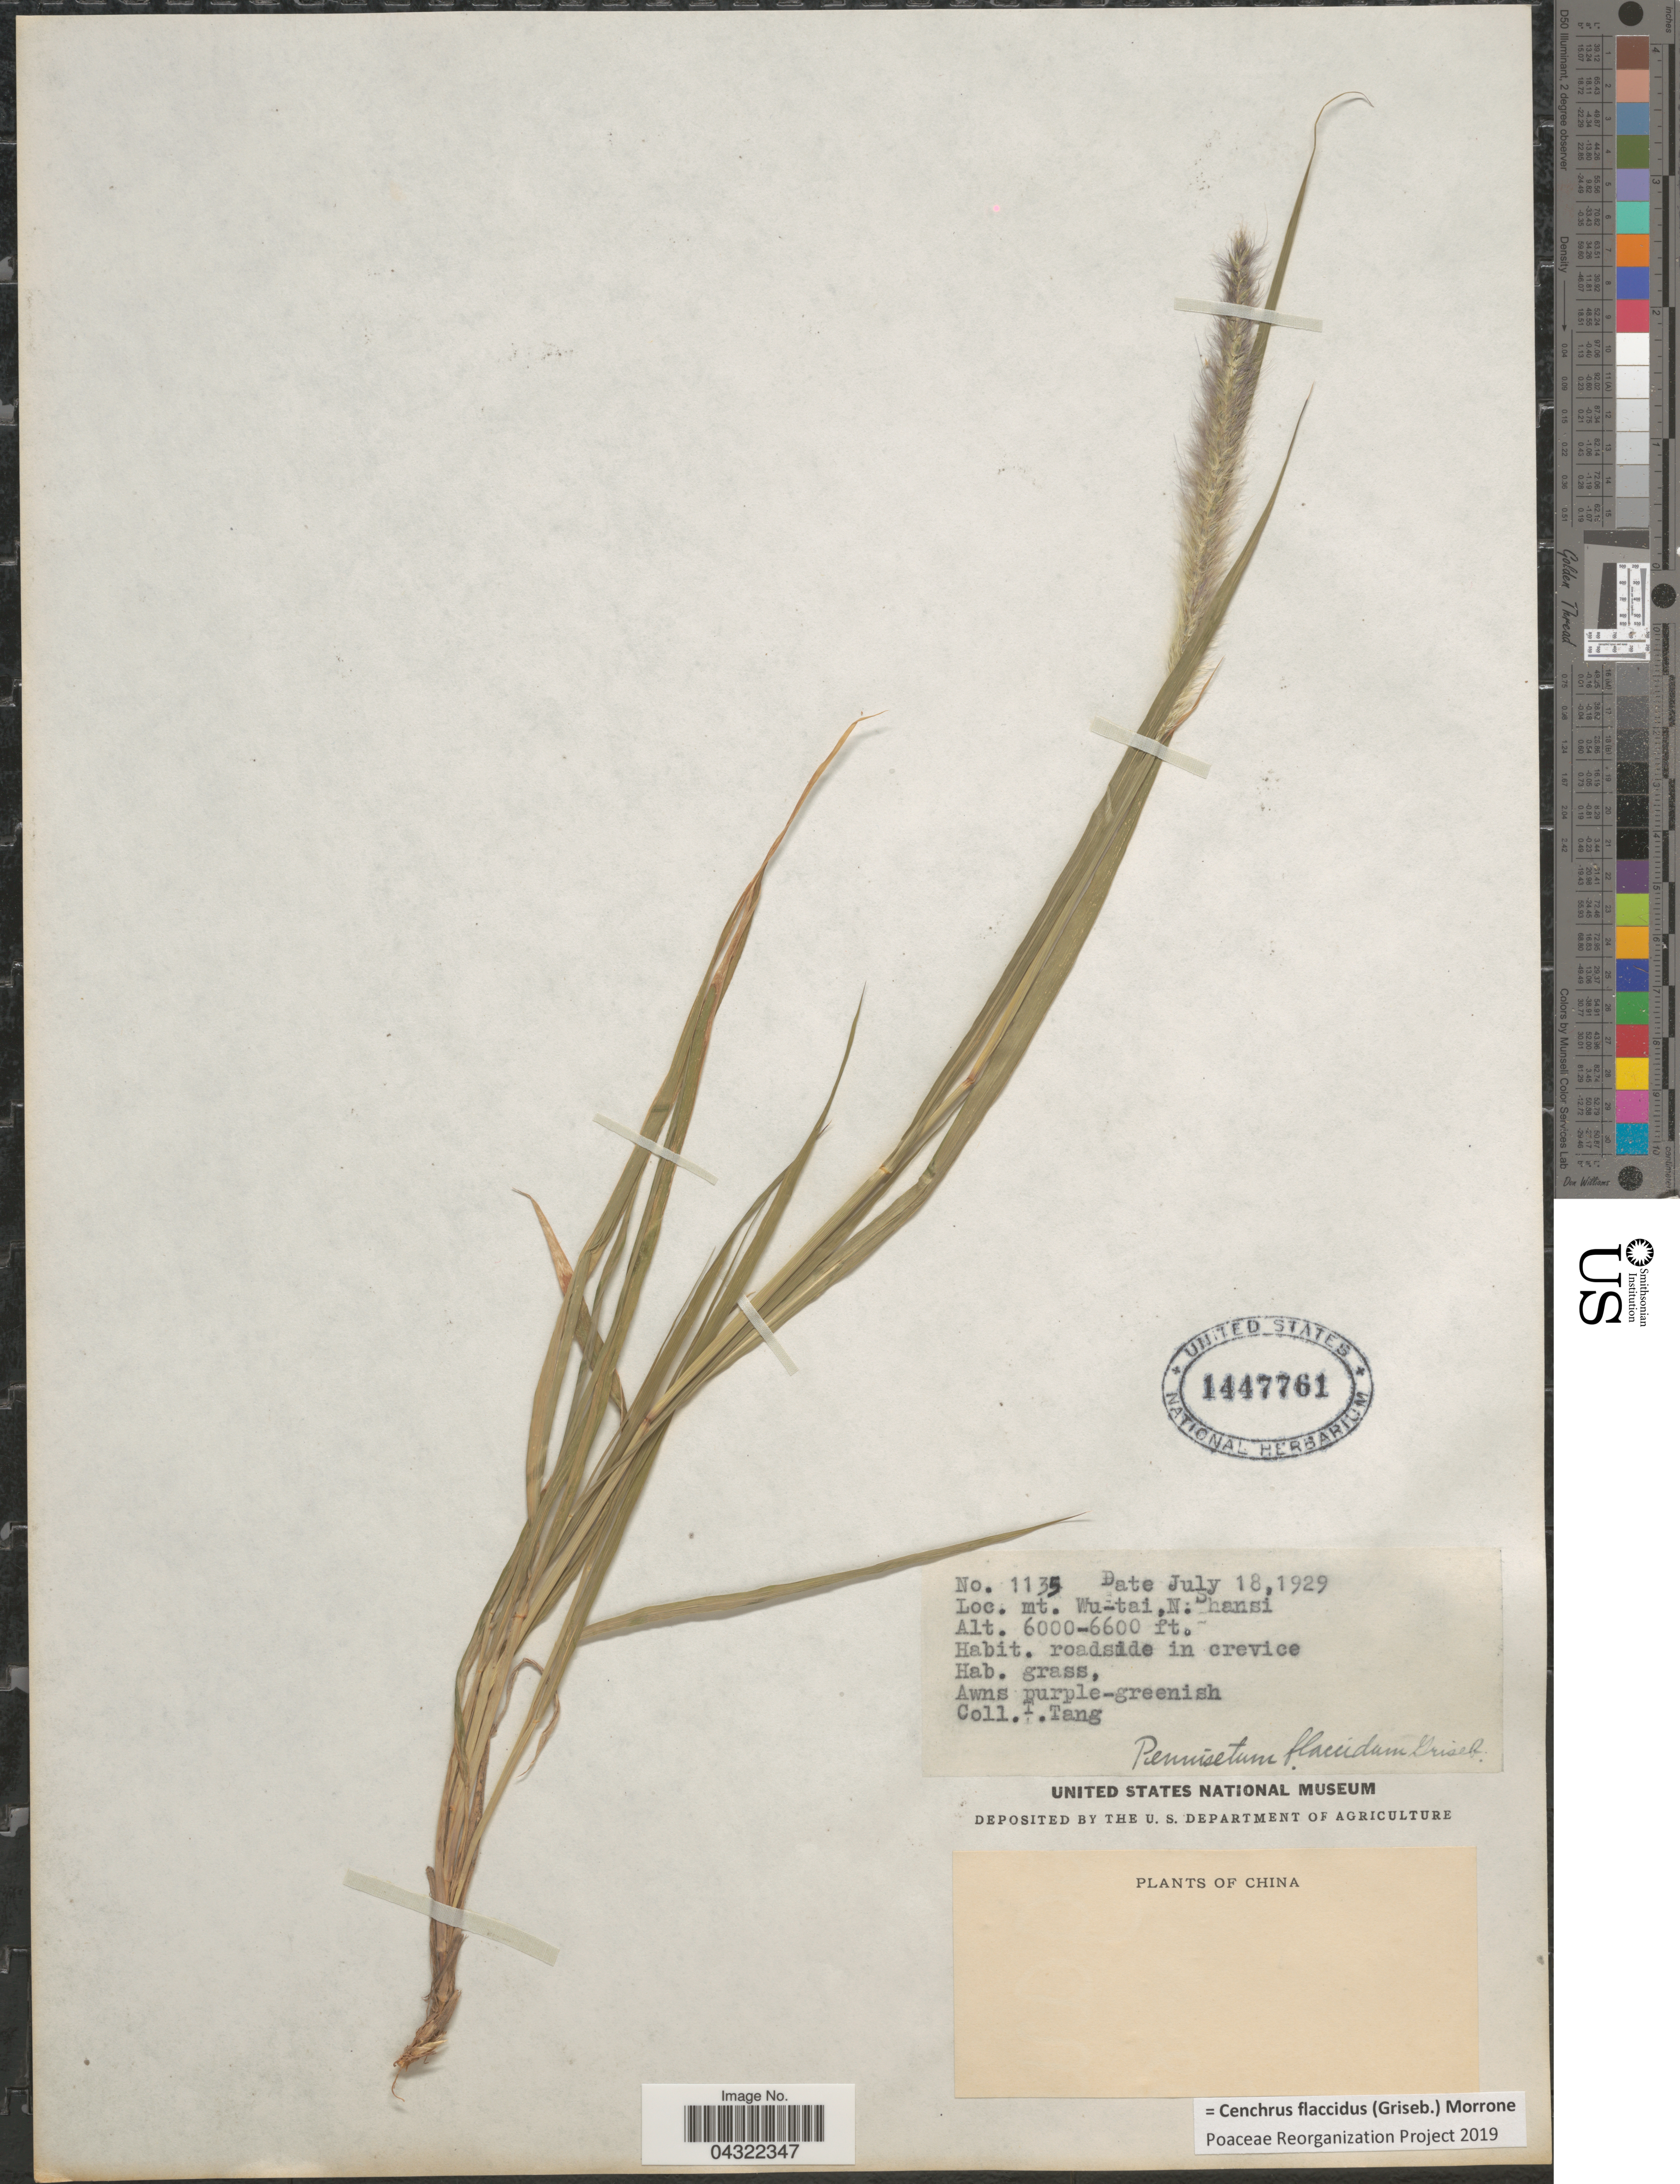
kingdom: Plantae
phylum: Tracheophyta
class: Liliopsida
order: Poales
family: Poaceae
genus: Cenchrus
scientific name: Cenchrus flaccidus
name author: (Griseb.) Morrone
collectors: T. Tang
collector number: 1135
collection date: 1929-07-18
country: China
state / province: Shanxi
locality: Mt. Wu-tai, N. Shansi.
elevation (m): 1829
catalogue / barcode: US 1447761